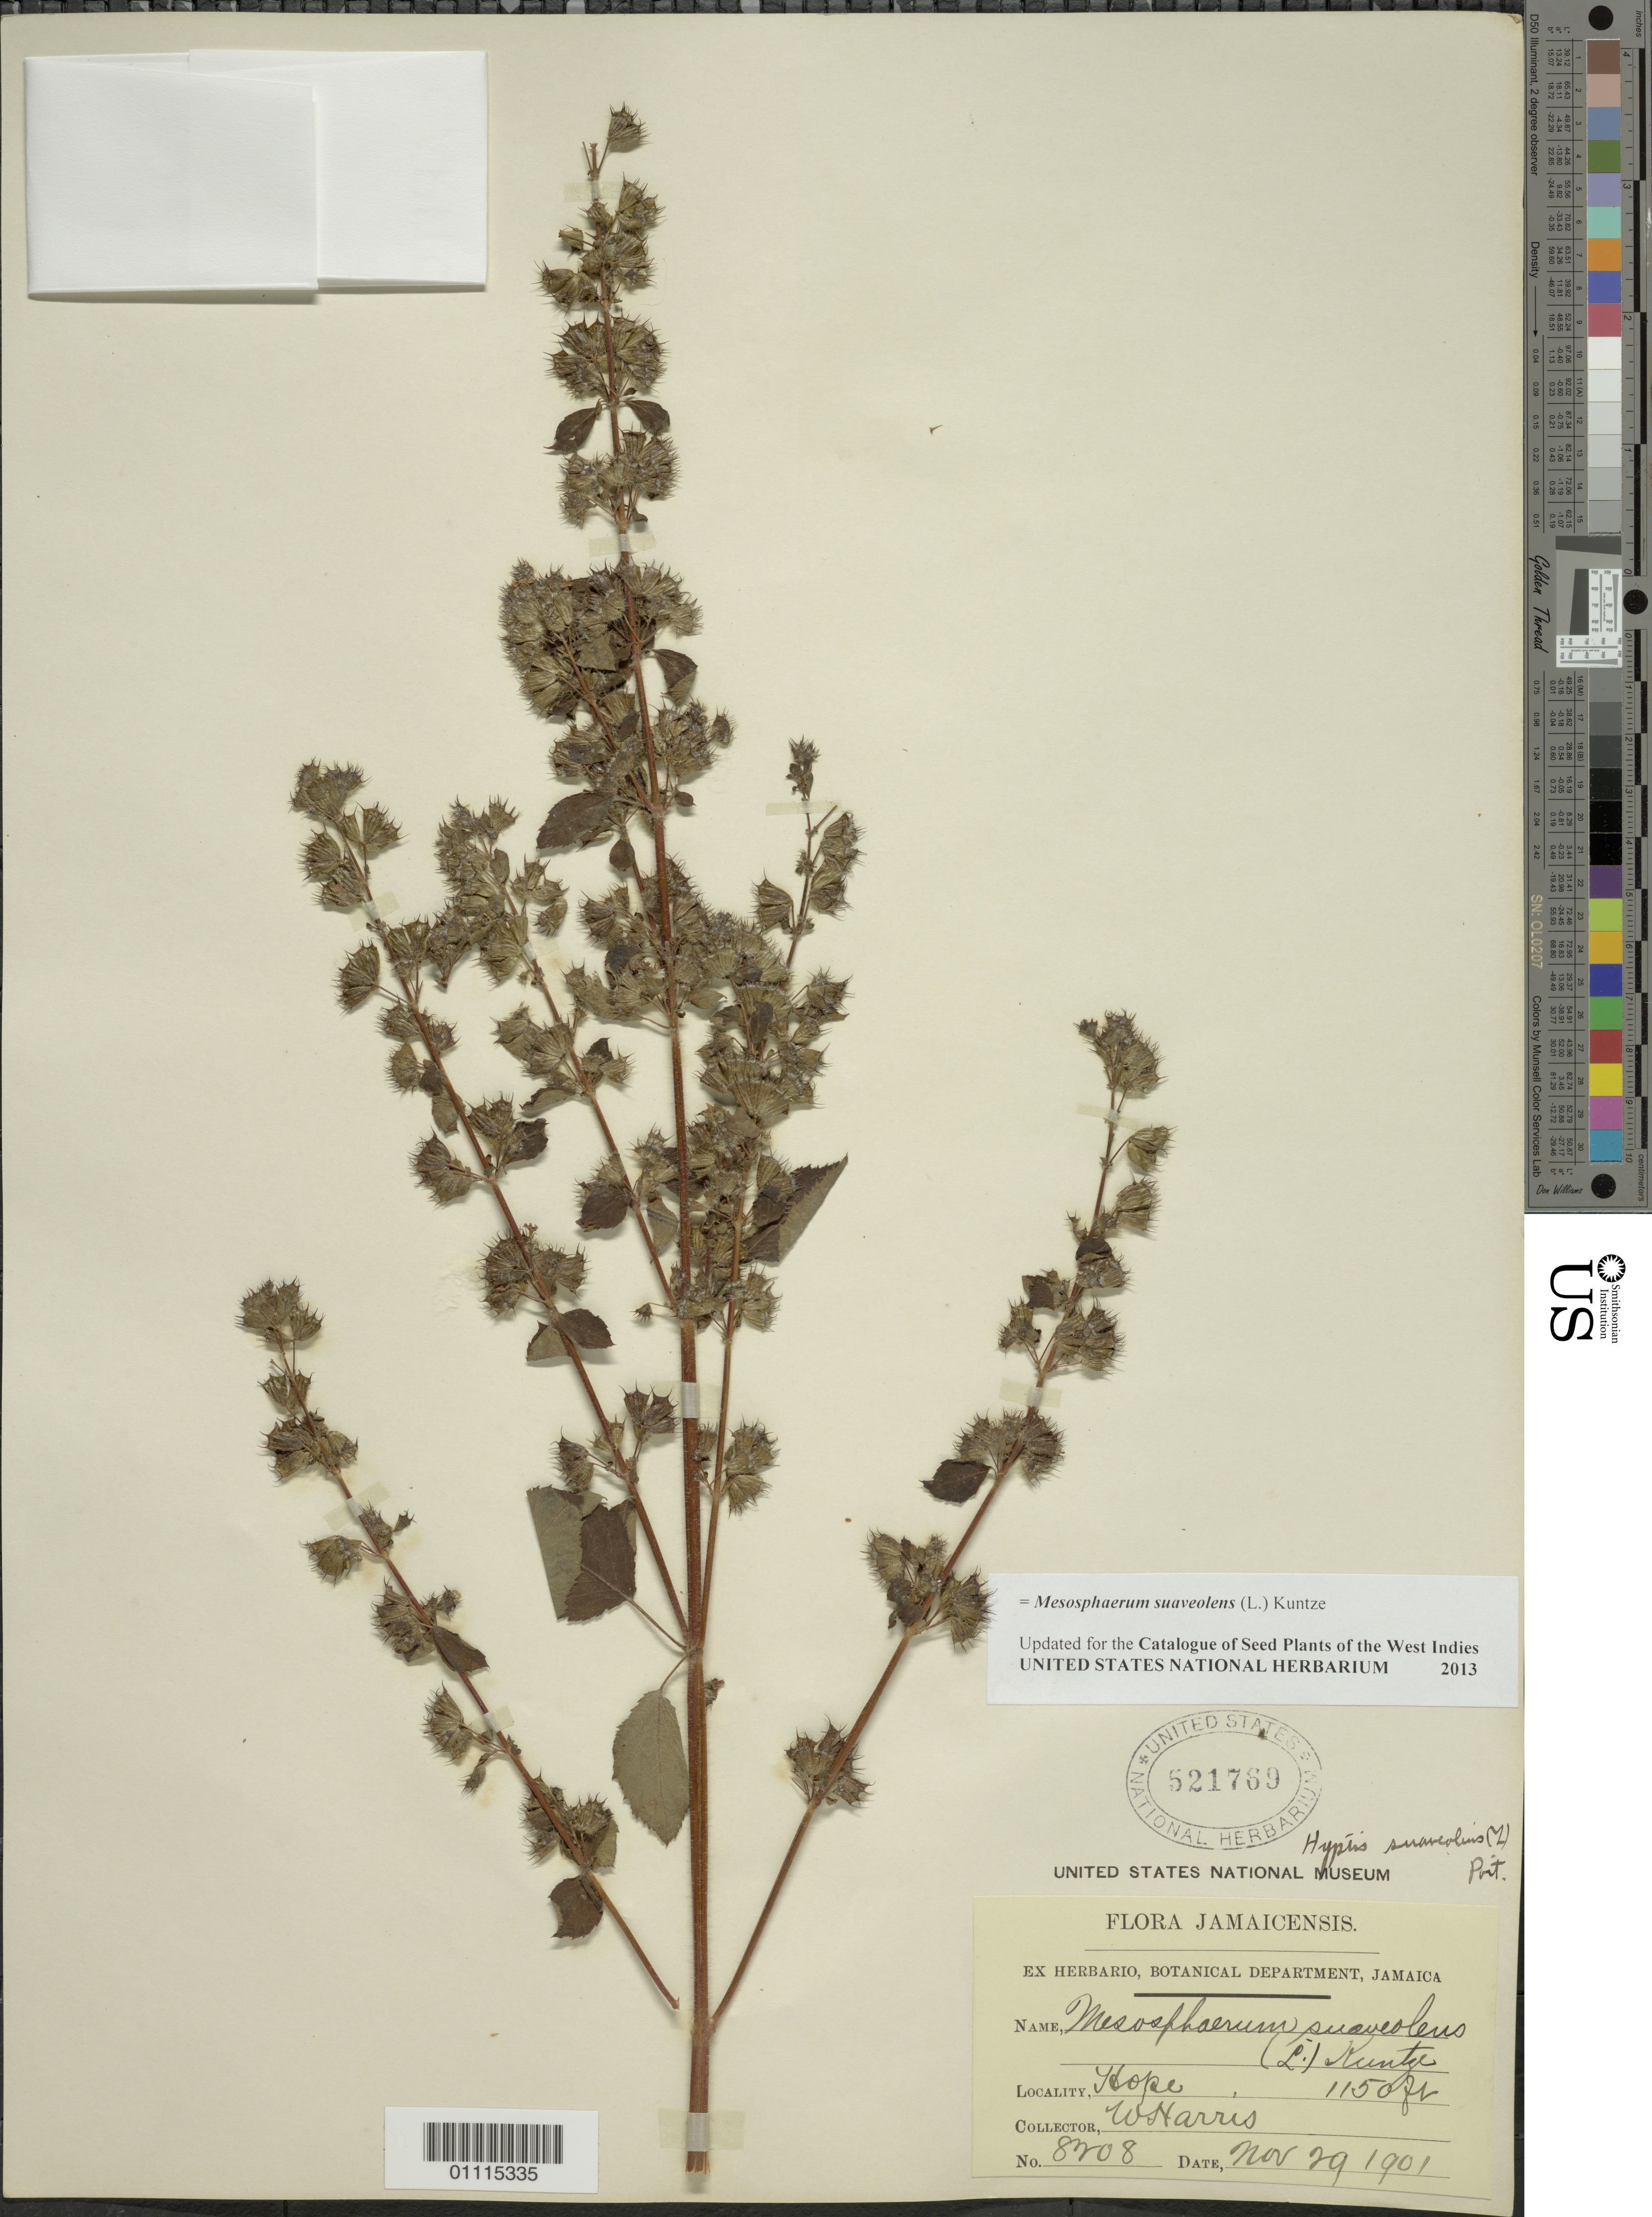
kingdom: Plantae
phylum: Tracheophyta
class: Magnoliopsida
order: Lamiales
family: Lamiaceae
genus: Mesosphaerum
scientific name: Mesosphaerum suaveolens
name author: (L.) Kuntze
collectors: W. Harris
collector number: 8208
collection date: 1901-11-29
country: Jamaica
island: Greater Antilles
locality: Hope.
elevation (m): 351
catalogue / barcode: US 521769